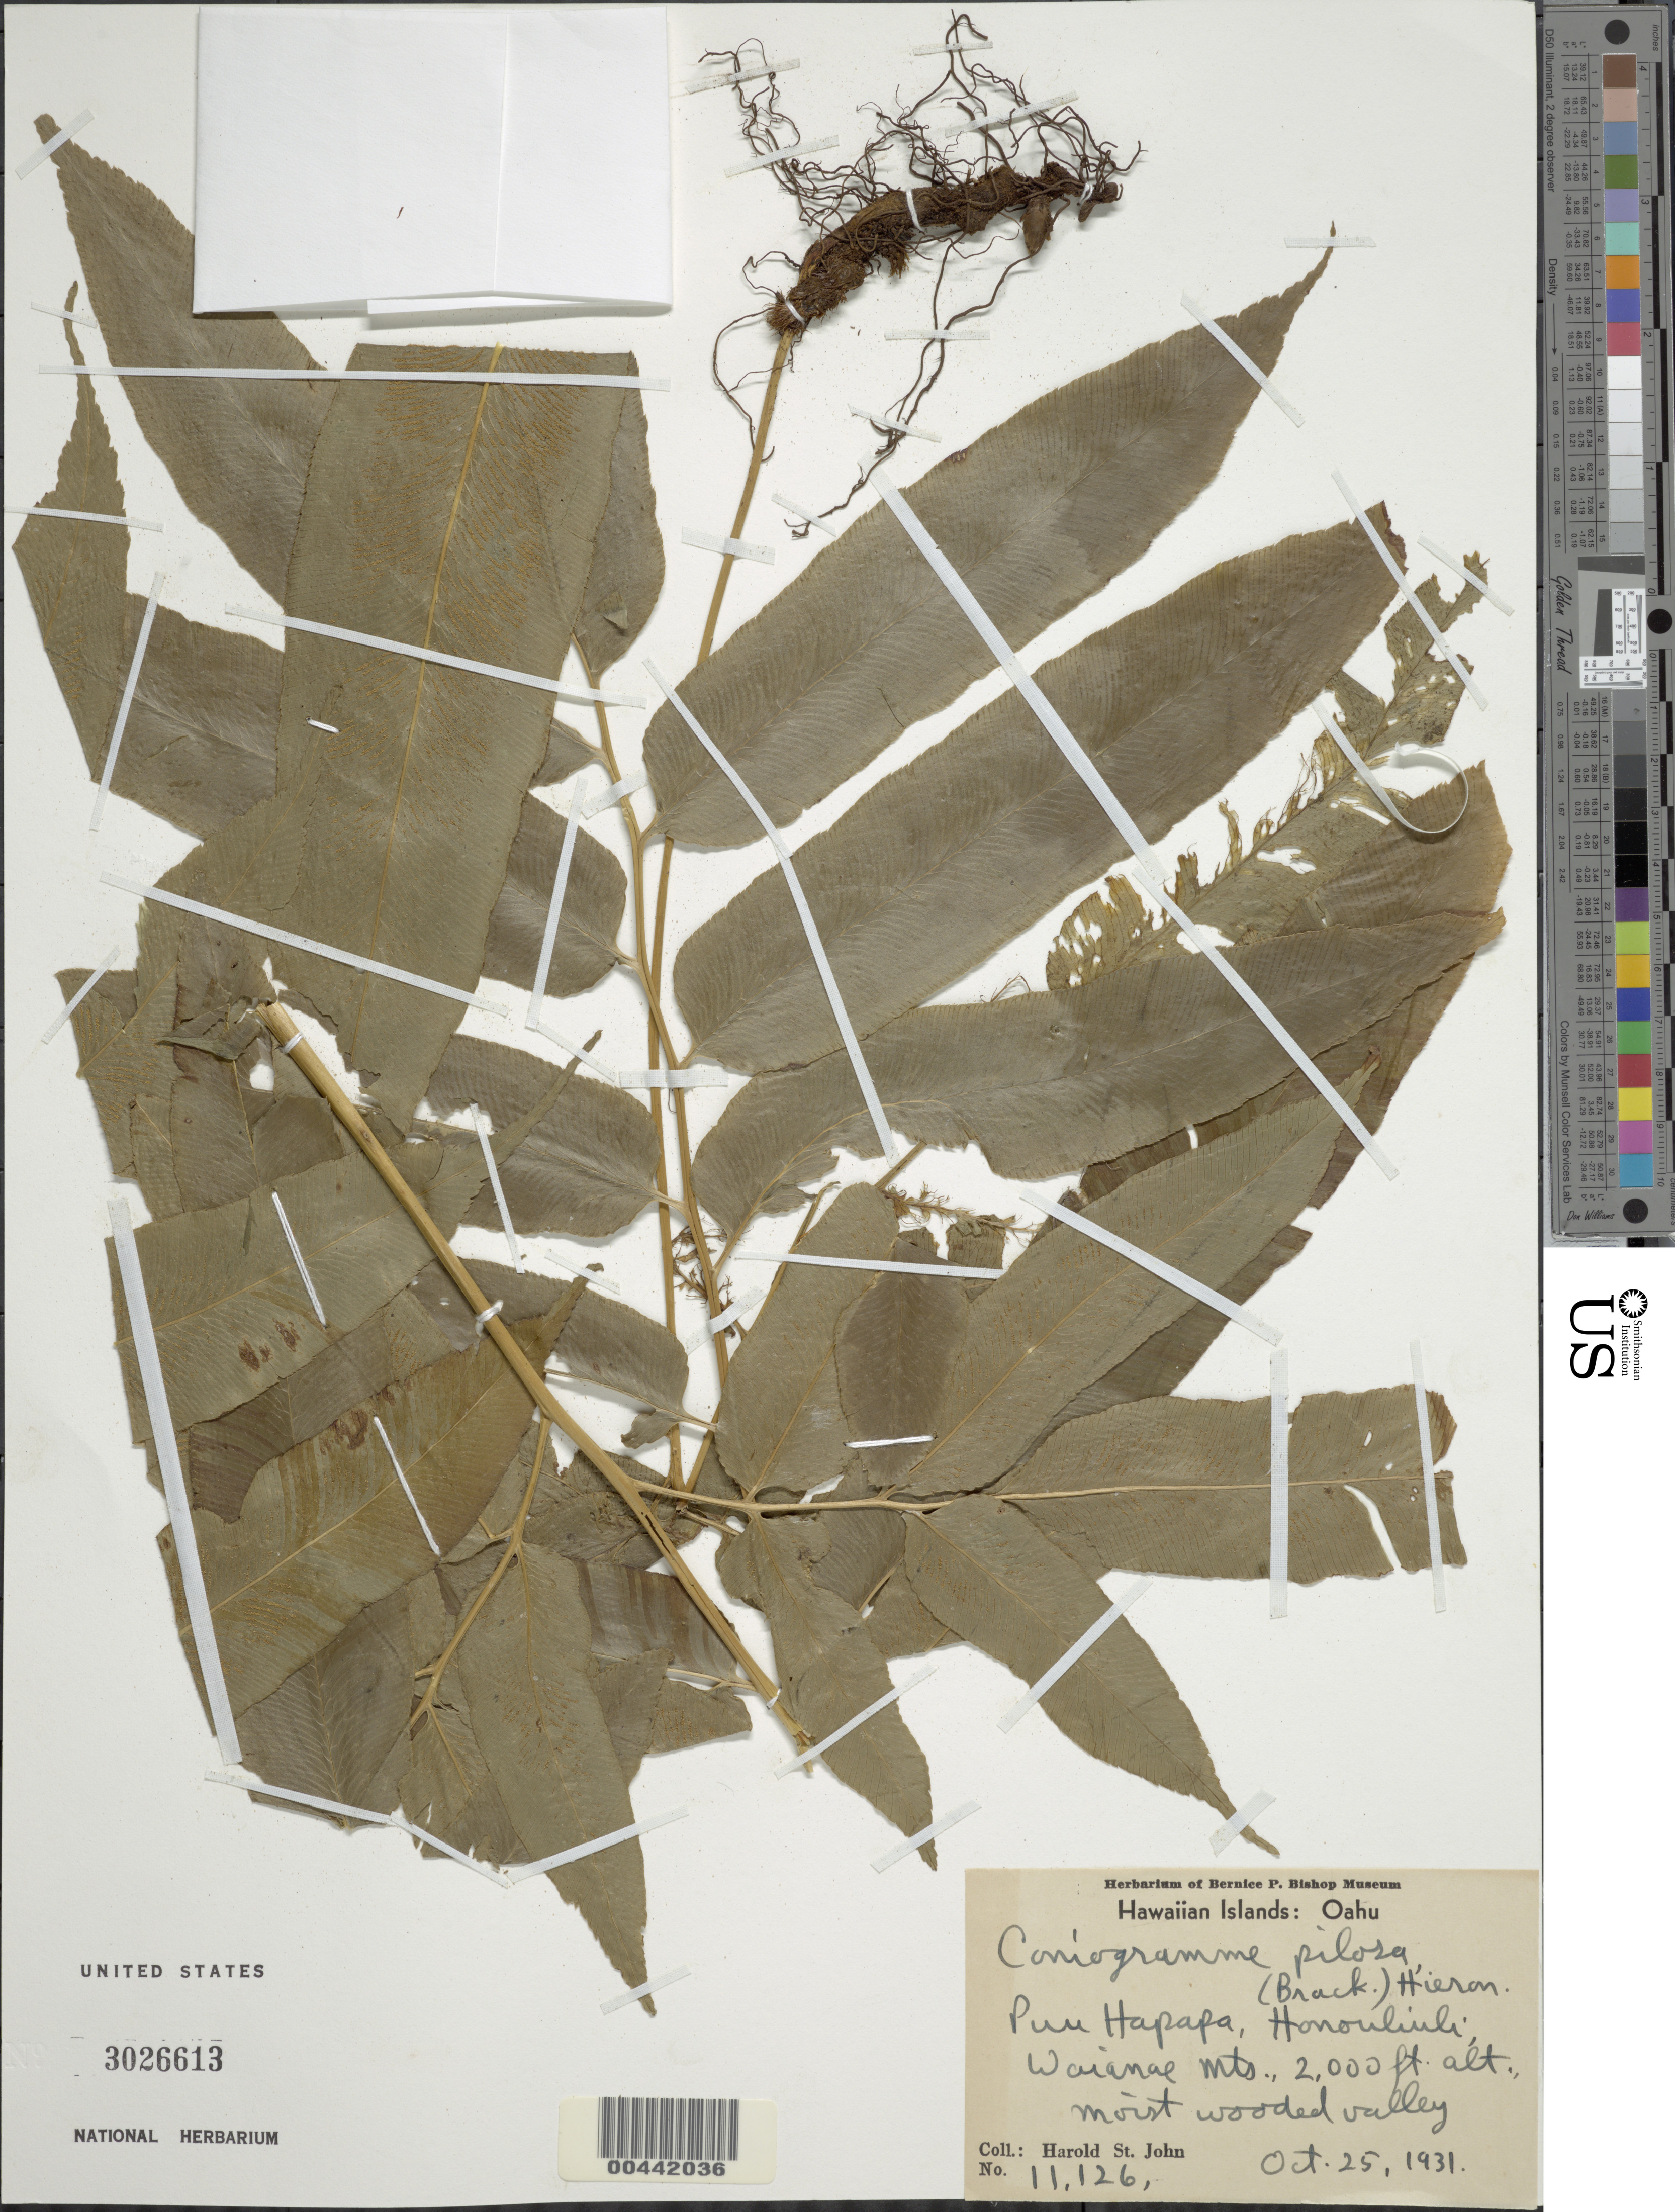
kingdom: Plantae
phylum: Tracheophyta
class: Polypodiopsida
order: Polypodiales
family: Pteridaceae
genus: Coniogramme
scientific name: Coniogramme pilosa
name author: (Brack.) Hieron.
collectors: H. St. John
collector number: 11126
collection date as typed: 25 Oct 1931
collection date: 1931-10-25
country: United States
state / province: Hawaii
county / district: Honolulu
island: Oahu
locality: Puu Hapapa, Honouliuli, Waianae Mts.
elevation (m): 610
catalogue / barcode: US 3026613